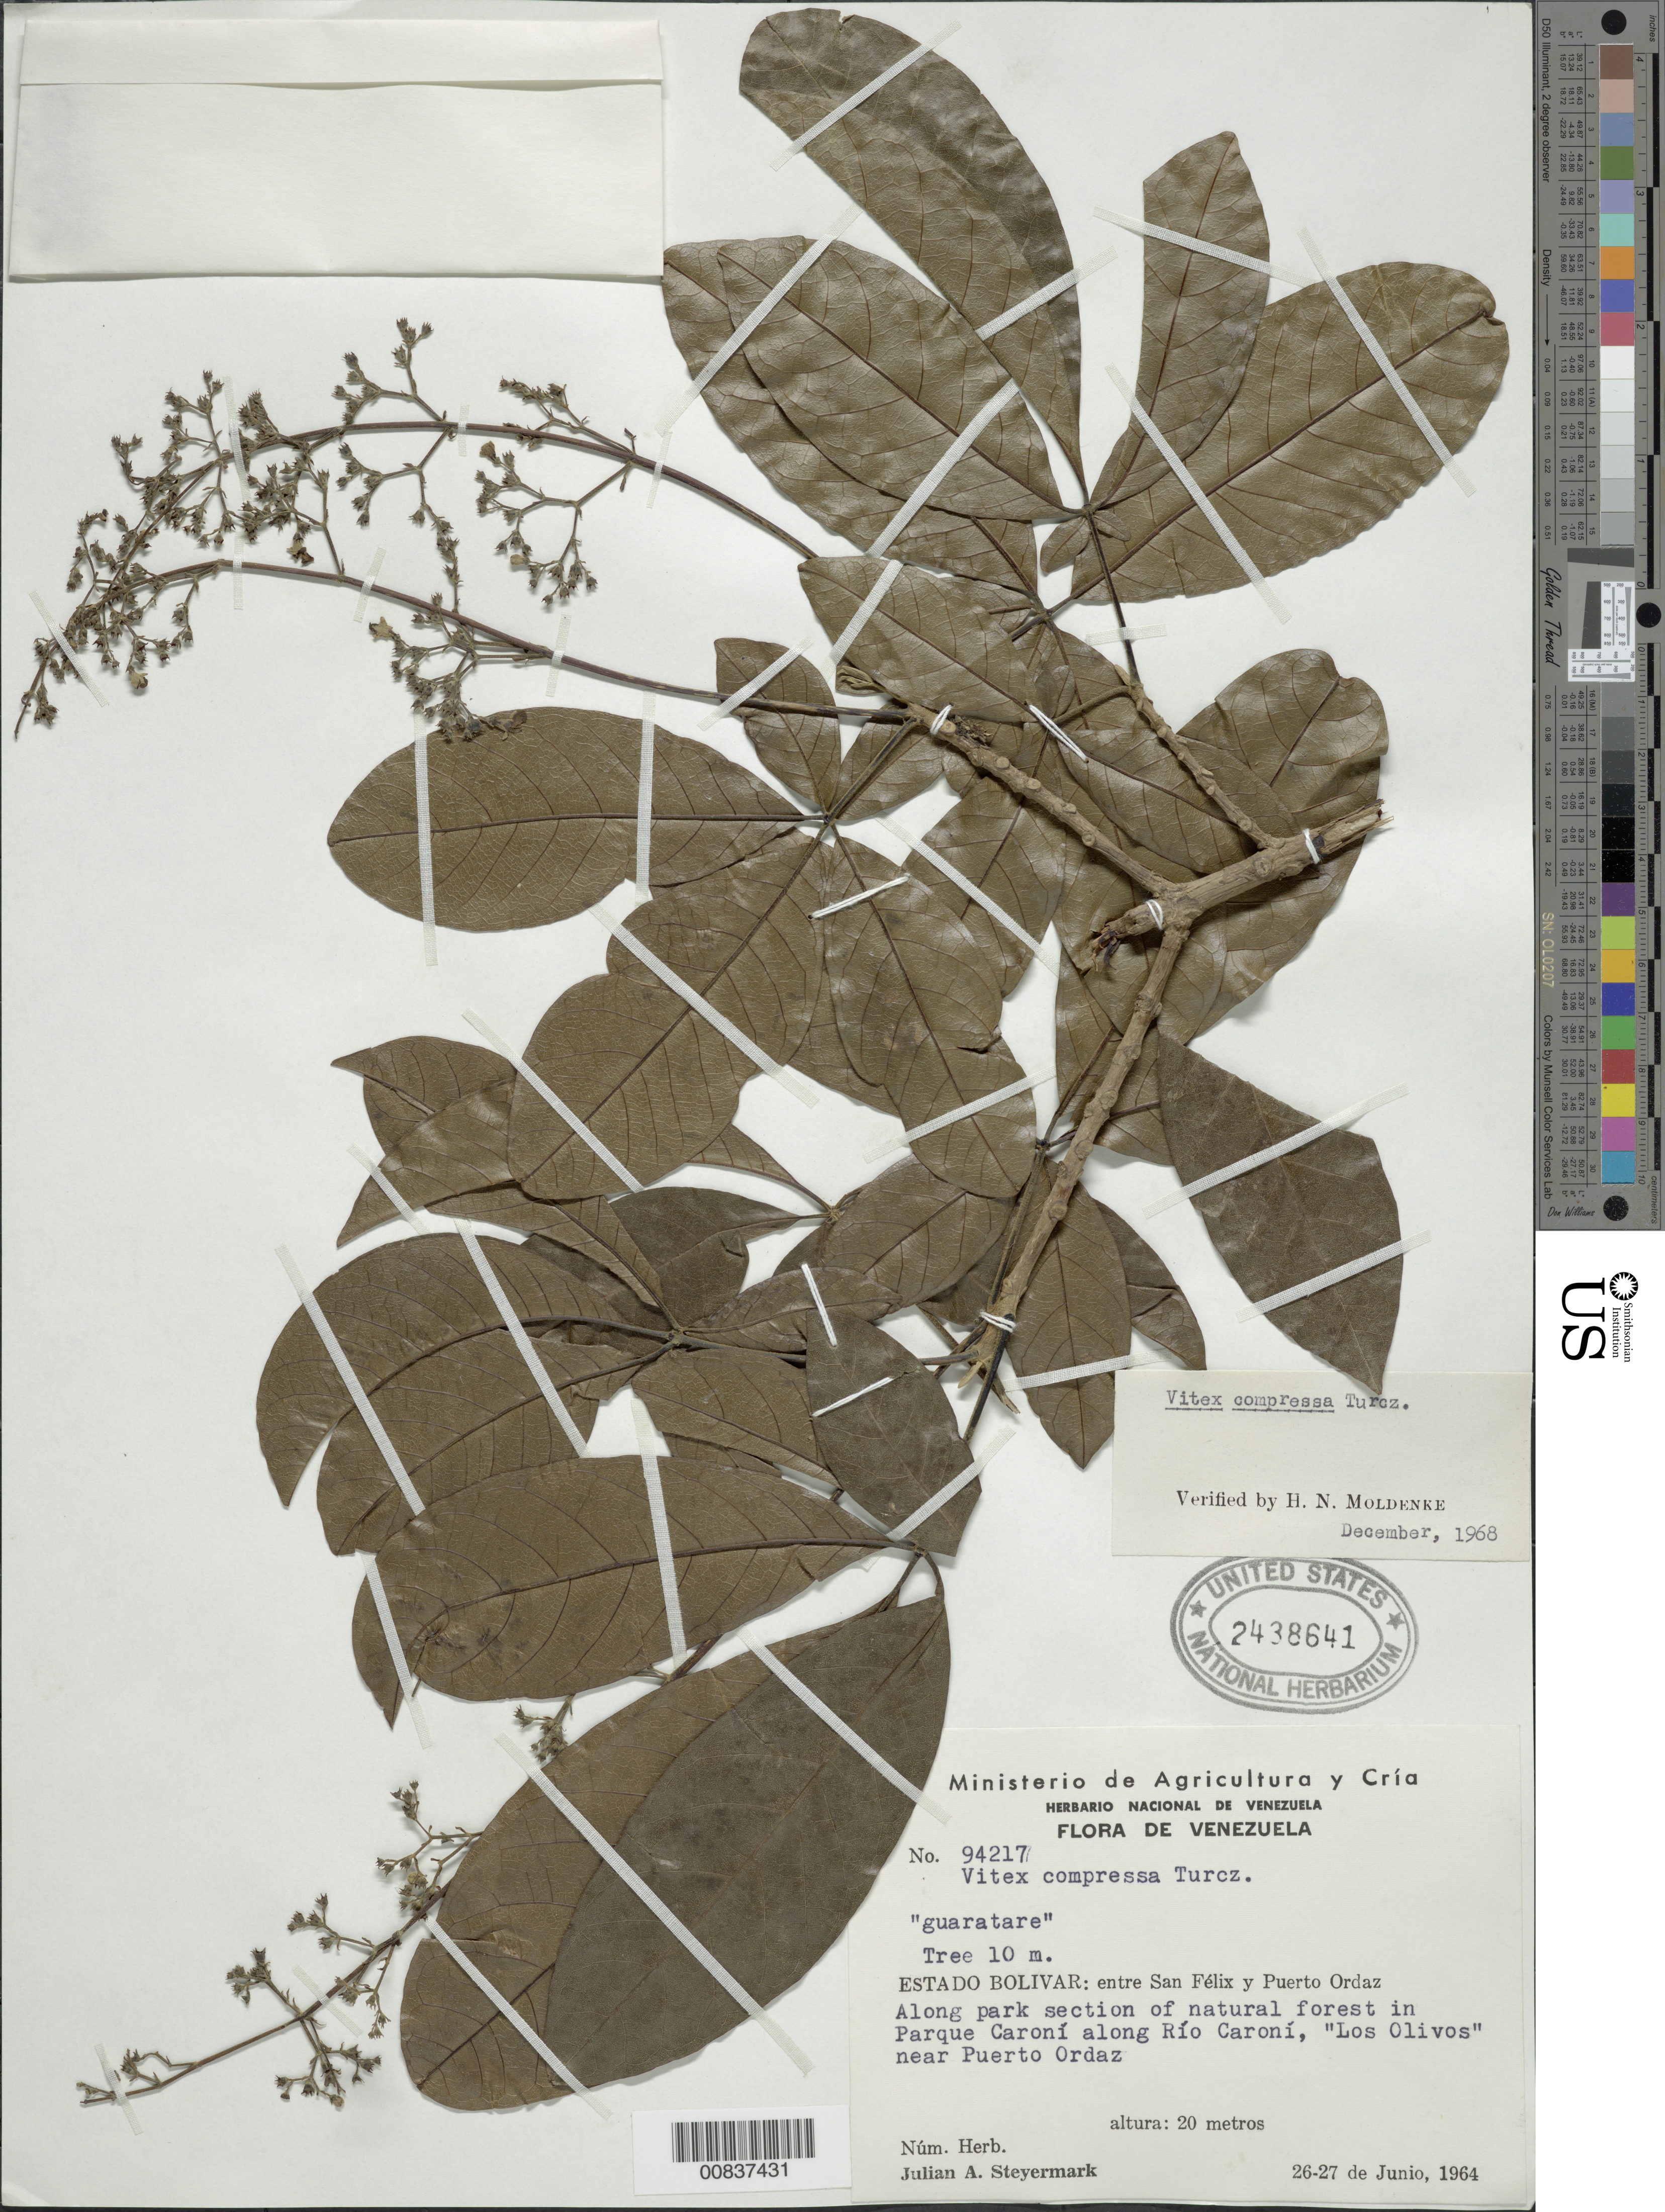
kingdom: Plantae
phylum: Tracheophyta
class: Magnoliopsida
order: Lamiales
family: Lamiaceae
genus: Vitex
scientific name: Vitex compressa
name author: Turcz.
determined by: Moldenke, H. N.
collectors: J. Steyermark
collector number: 94217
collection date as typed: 26-Jun-64 to 27-Jun-64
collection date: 1964-06-26/1964-06-27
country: Venezuela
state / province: Bolívar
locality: San Félix to Puerto Ordaz; "Los Olivos" (Olive trees), Parque Caroní along Río Caroní, near Puerto Ordaz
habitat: Along park section of natural forest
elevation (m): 20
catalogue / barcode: US 2438641